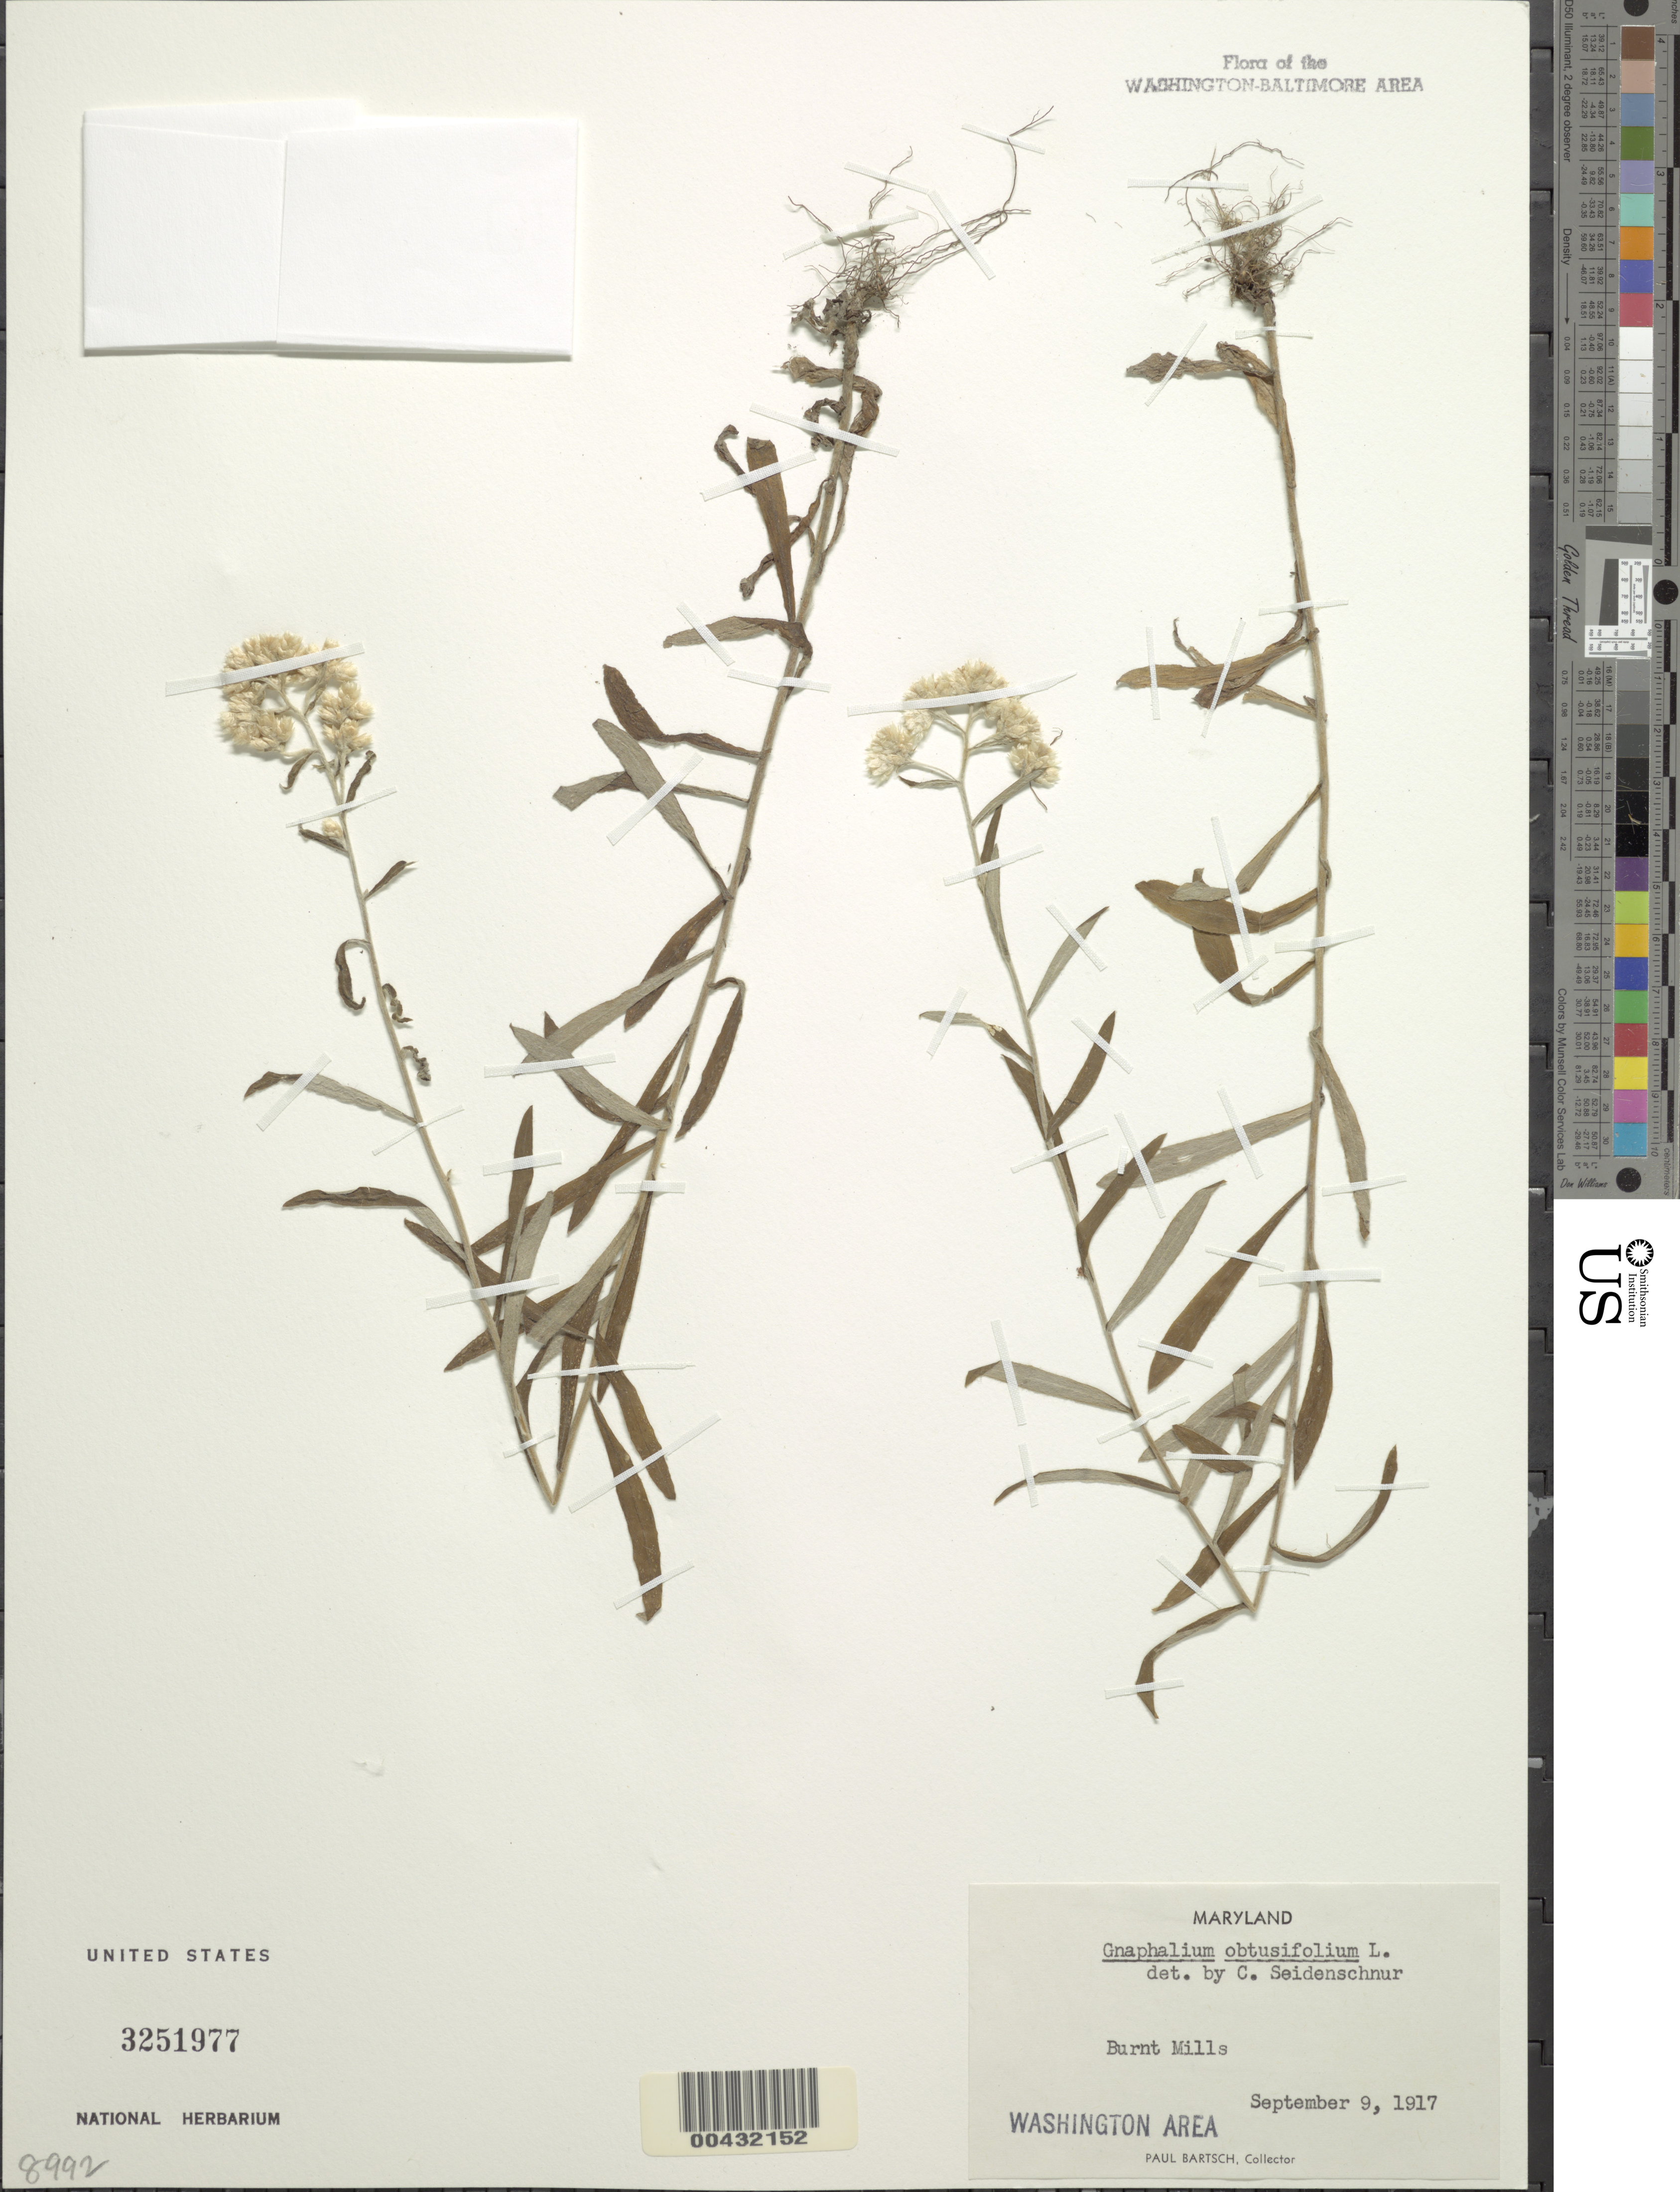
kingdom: Plantae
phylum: Tracheophyta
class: Magnoliopsida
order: Asterales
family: Asteraceae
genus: Pseudognaphalium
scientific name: Pseudognaphalium obtusifolium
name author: (L.) Hilliard & B.L. Burtt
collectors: P. Bartsch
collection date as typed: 09 Sep 1917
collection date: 1917-09-09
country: United States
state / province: Maryland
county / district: Montgomery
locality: Burnt Mills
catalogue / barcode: US 3251977